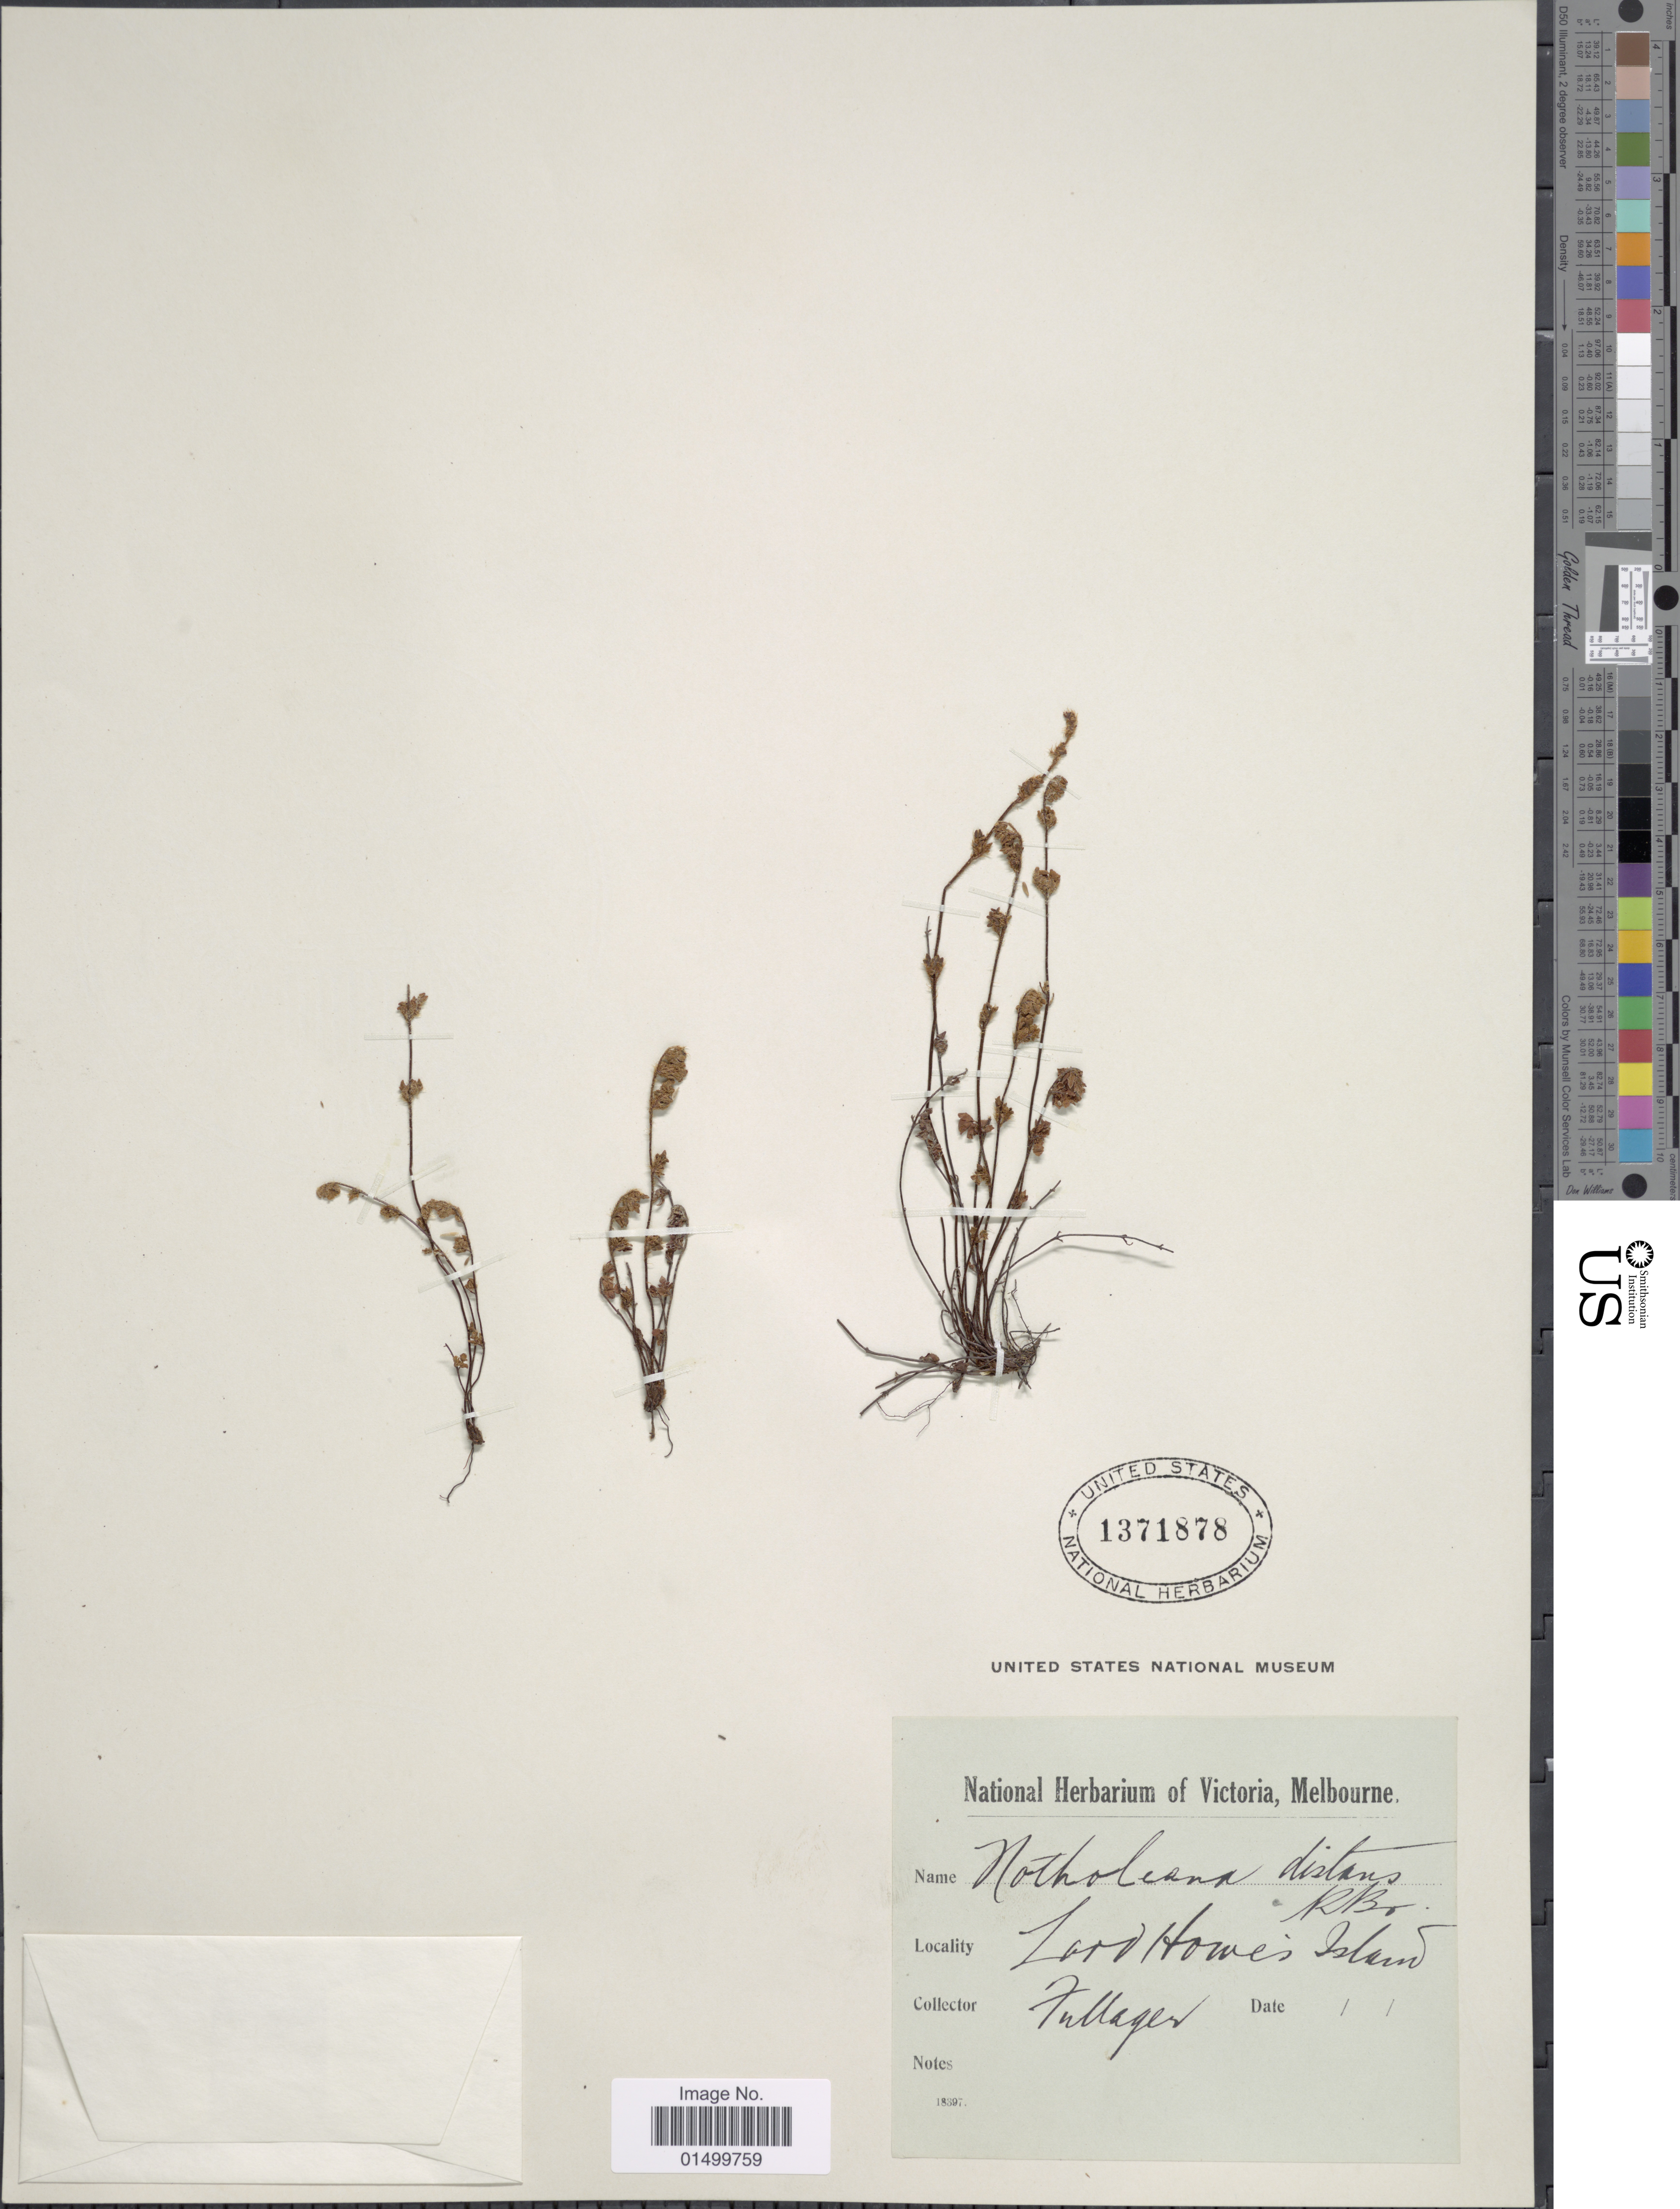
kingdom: Plantae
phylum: Tracheophyta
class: Polypodiopsida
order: Polypodiales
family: Pteridaceae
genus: Cheilanthes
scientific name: Cheilanthes distans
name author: Mett.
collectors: Fullager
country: Australia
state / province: New South Wales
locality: Lord Howes Island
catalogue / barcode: US 1371878